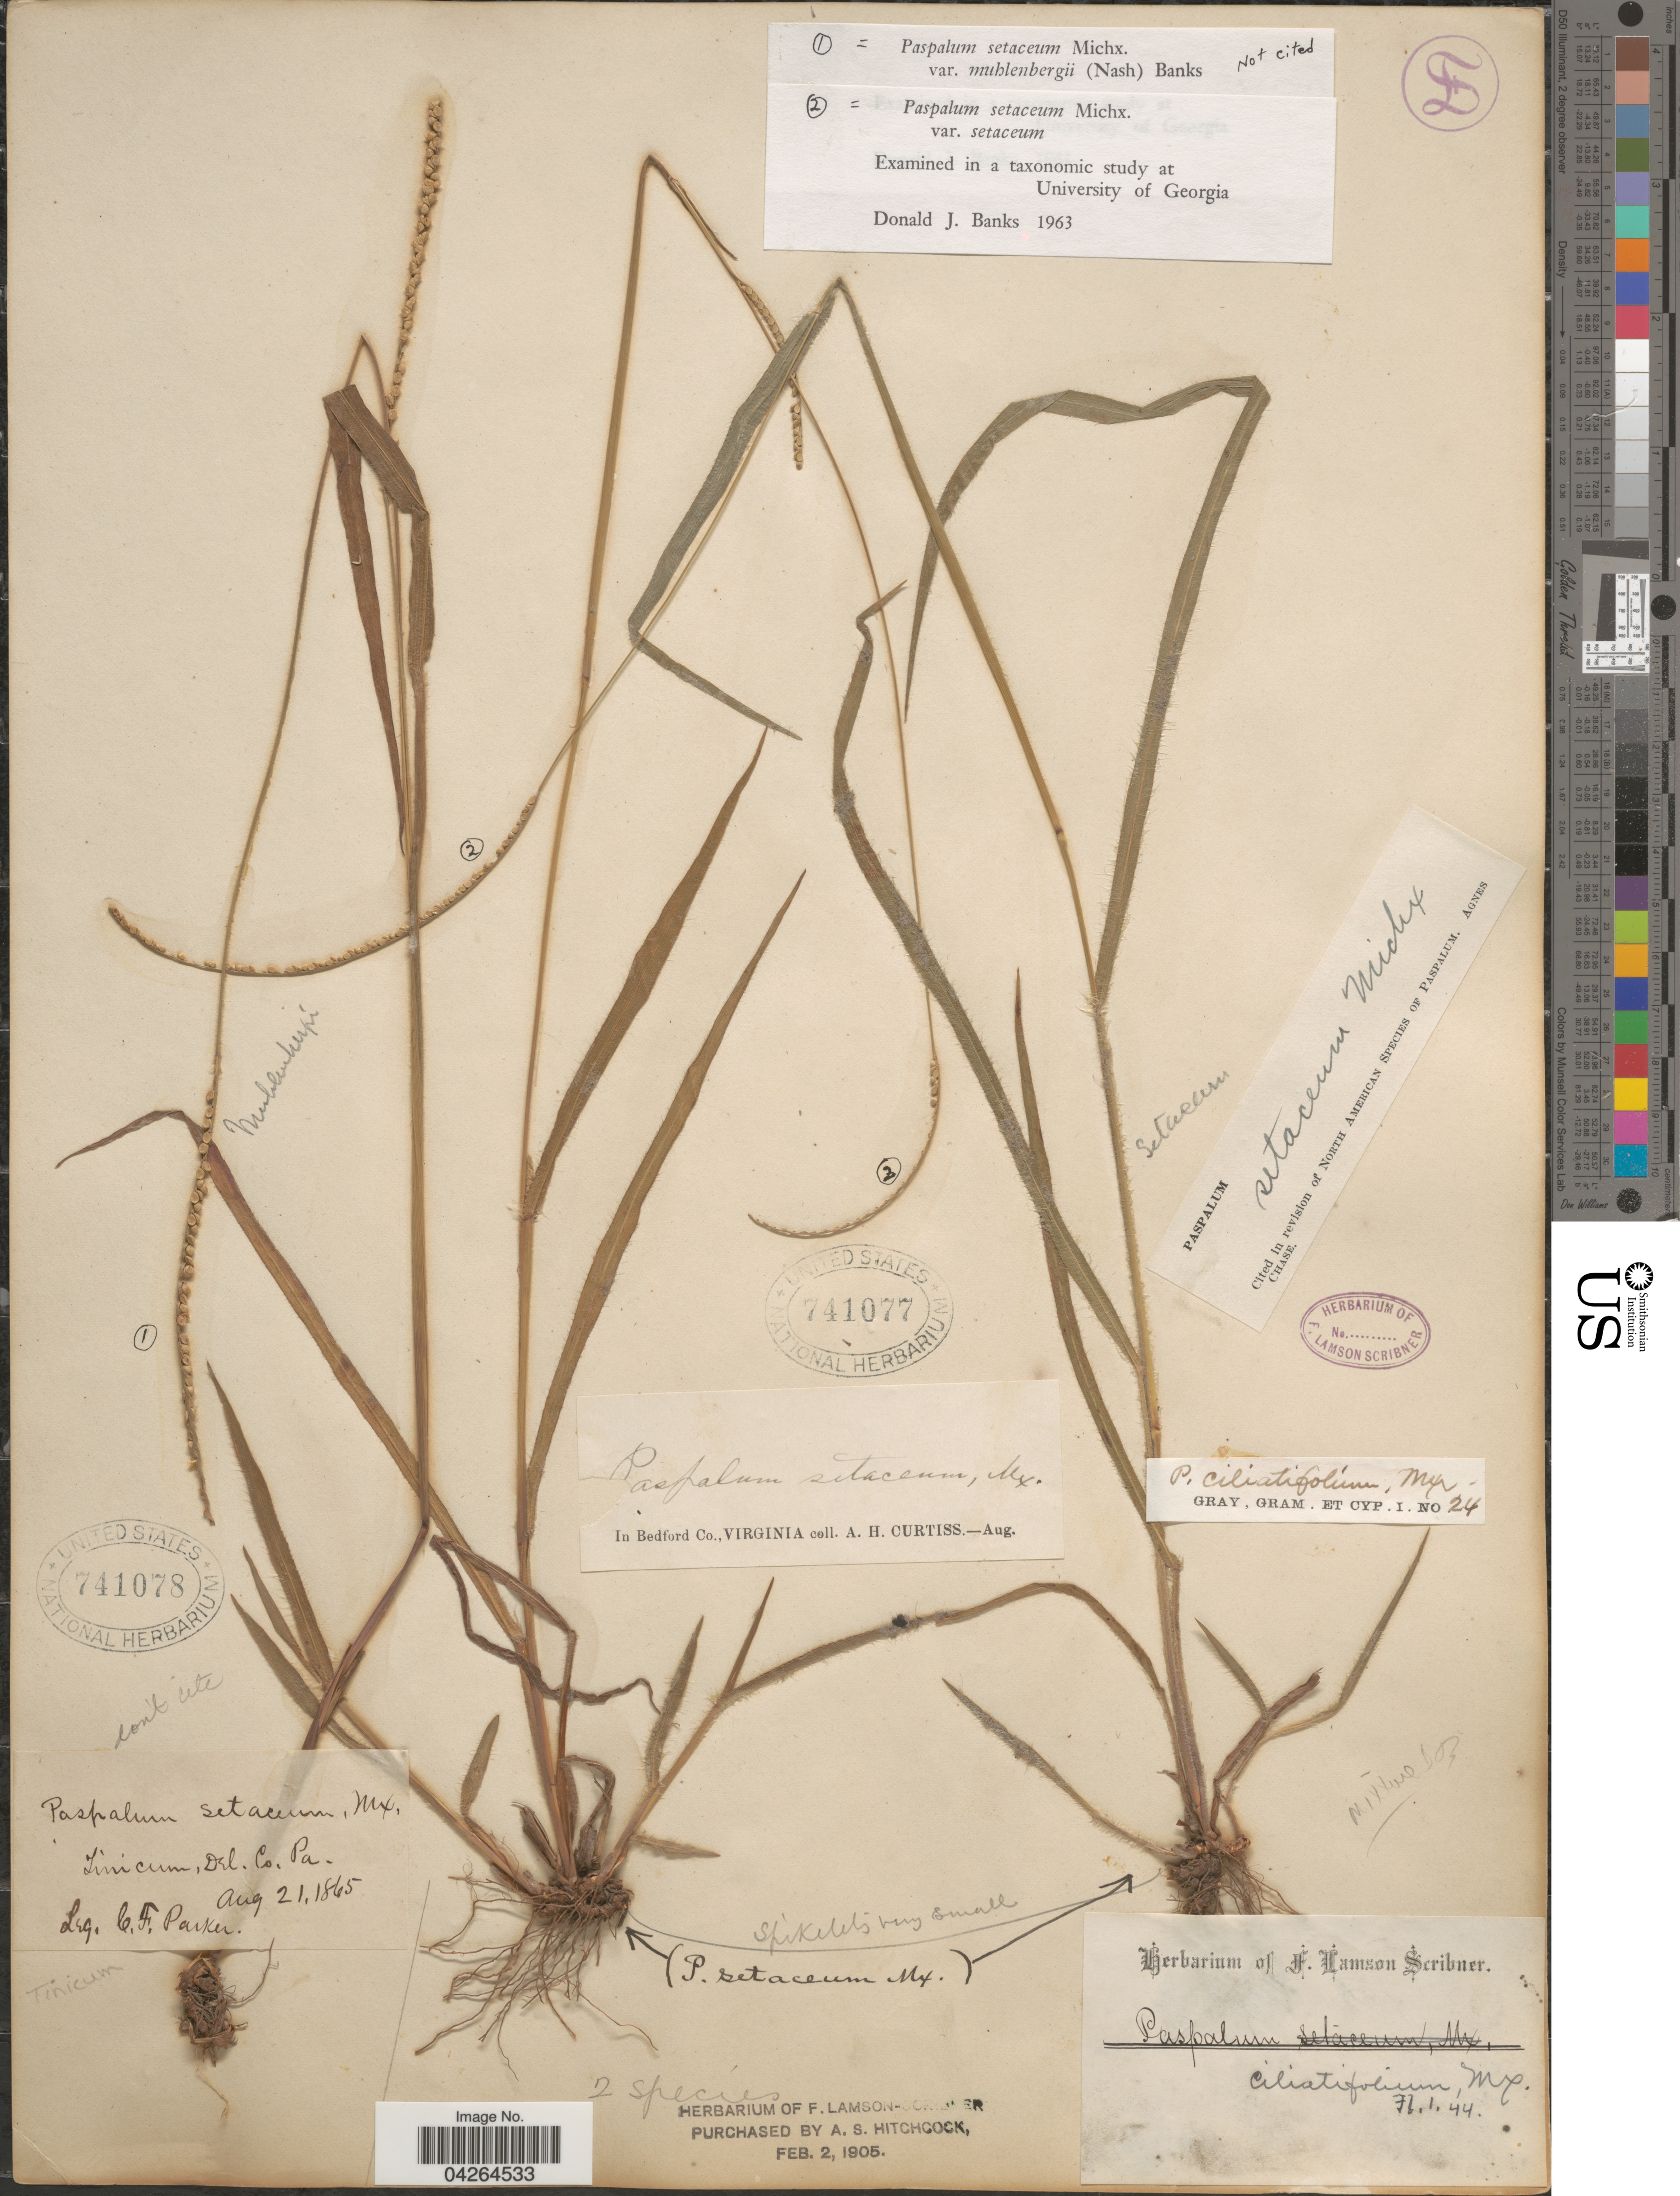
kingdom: Plantae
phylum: Tracheophyta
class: Liliopsida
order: Poales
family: Poaceae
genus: Paspalum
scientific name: Paspalum setaceum var. setaceum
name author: Michx.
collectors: C. F. Parker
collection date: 1865-08-21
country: United States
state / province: Pennsylvania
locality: Tinicum, Del. Co.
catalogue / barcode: US 741078